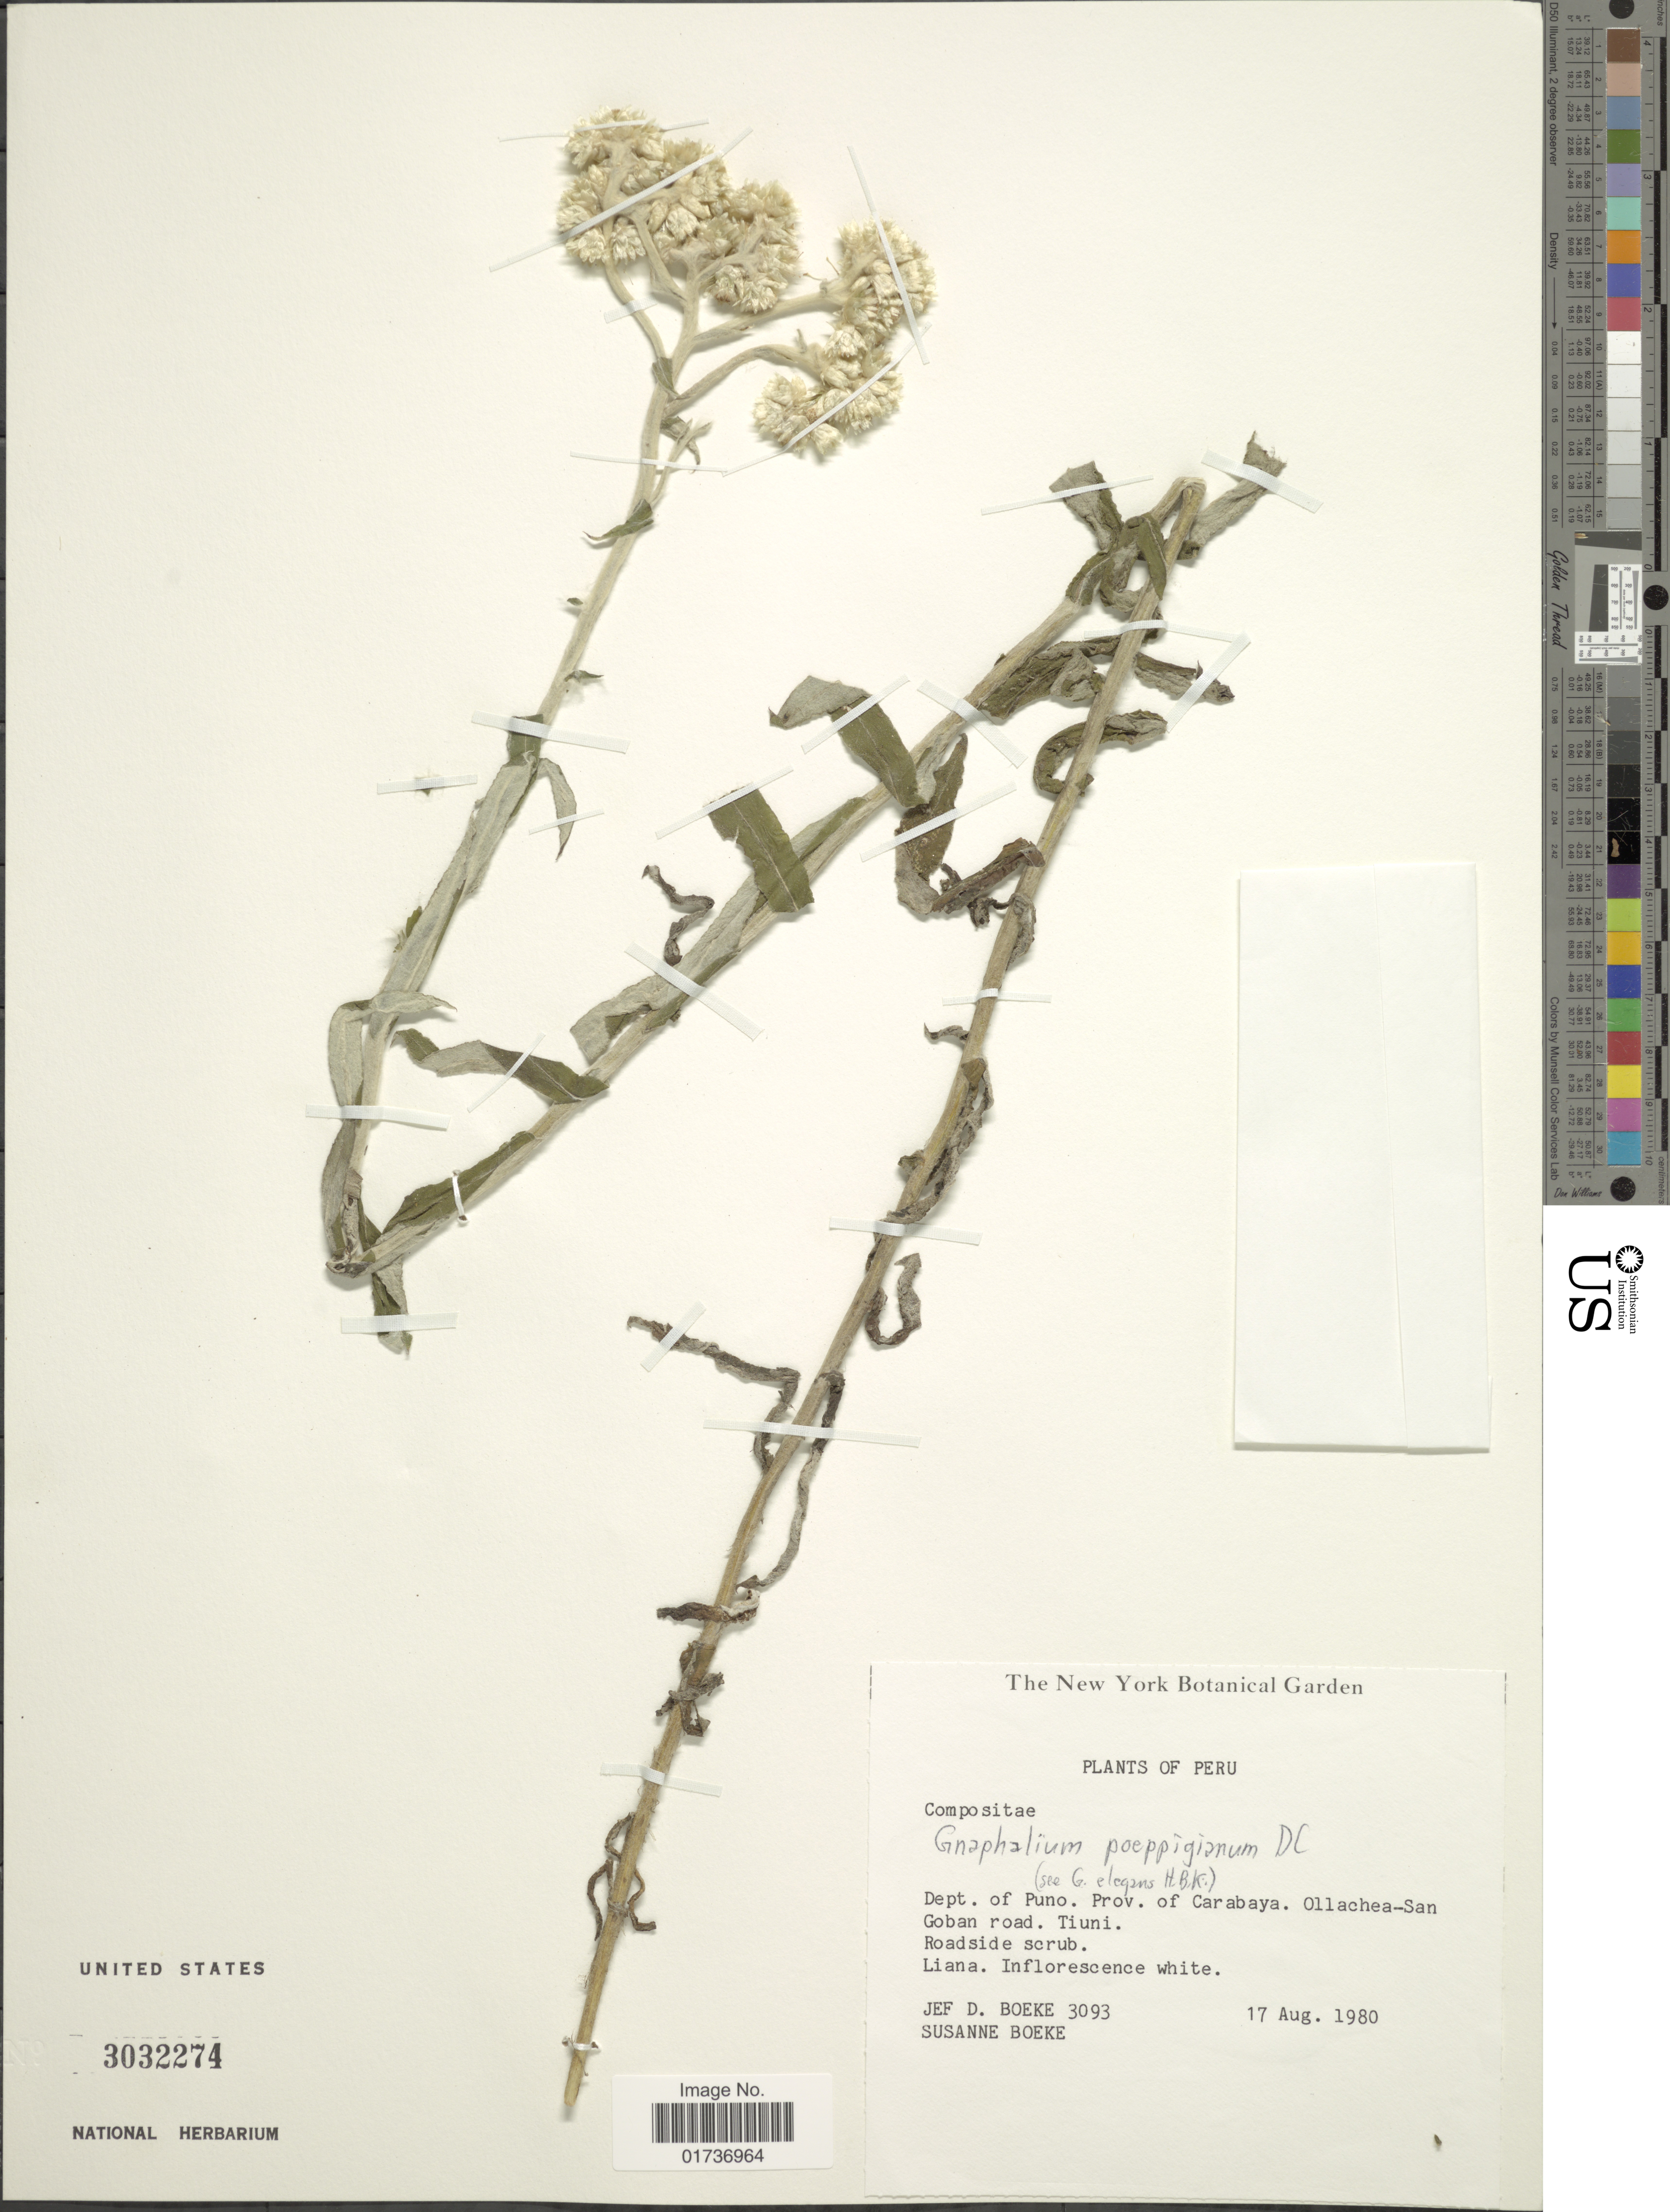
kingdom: Plantae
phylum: Tracheophyta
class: Magnoliopsida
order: Asterales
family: Asteraceae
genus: Gnaphalium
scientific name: Gnaphalium elegans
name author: Kunth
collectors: J. D. Boeke & S. Boeke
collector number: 3093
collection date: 1980-08-17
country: Peru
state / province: Puno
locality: Dept. of Puno. Prov. Carabaya. Ollachea-San Goban road. Tiuni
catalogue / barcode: US 3032274